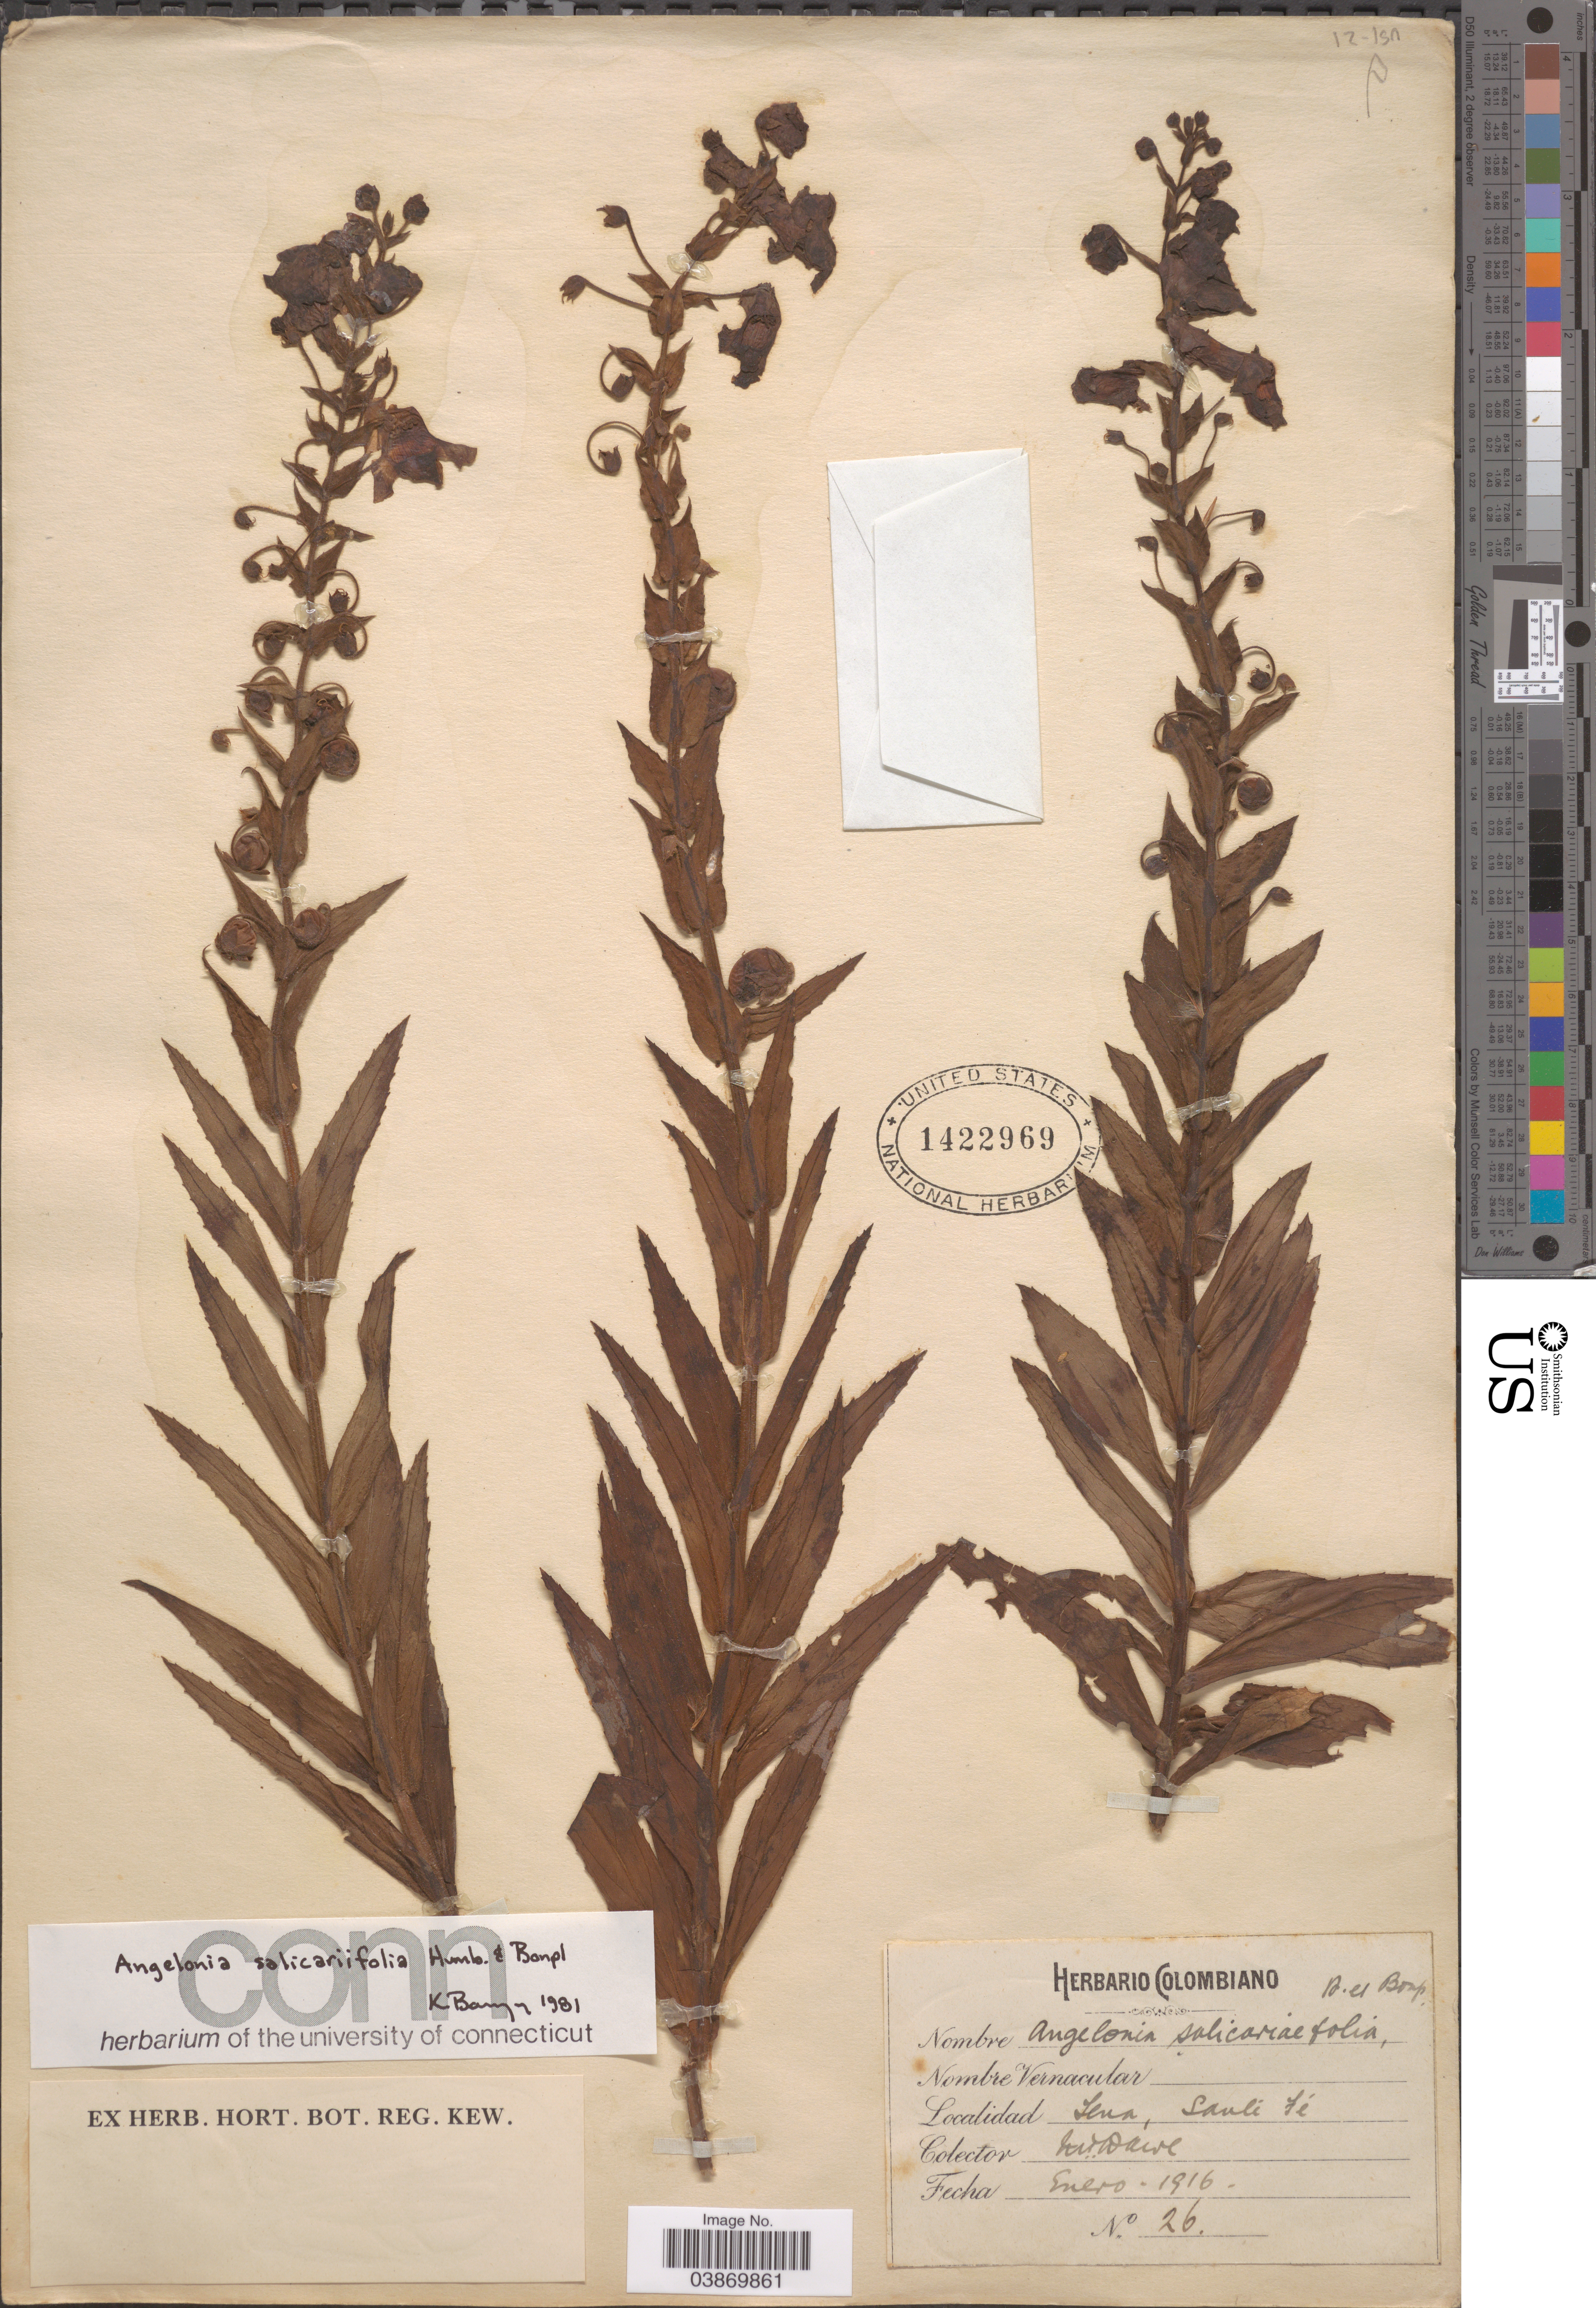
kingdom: Plantae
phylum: Tracheophyta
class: Magnoliopsida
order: Lamiales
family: Plantaginaceae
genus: Angelonia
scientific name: Angelonia salicariifolia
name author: Bonpl.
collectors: M. T. Dawe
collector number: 26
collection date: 1916-01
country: Argentina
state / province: Santa Fe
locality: Tena.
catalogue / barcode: US 1422969